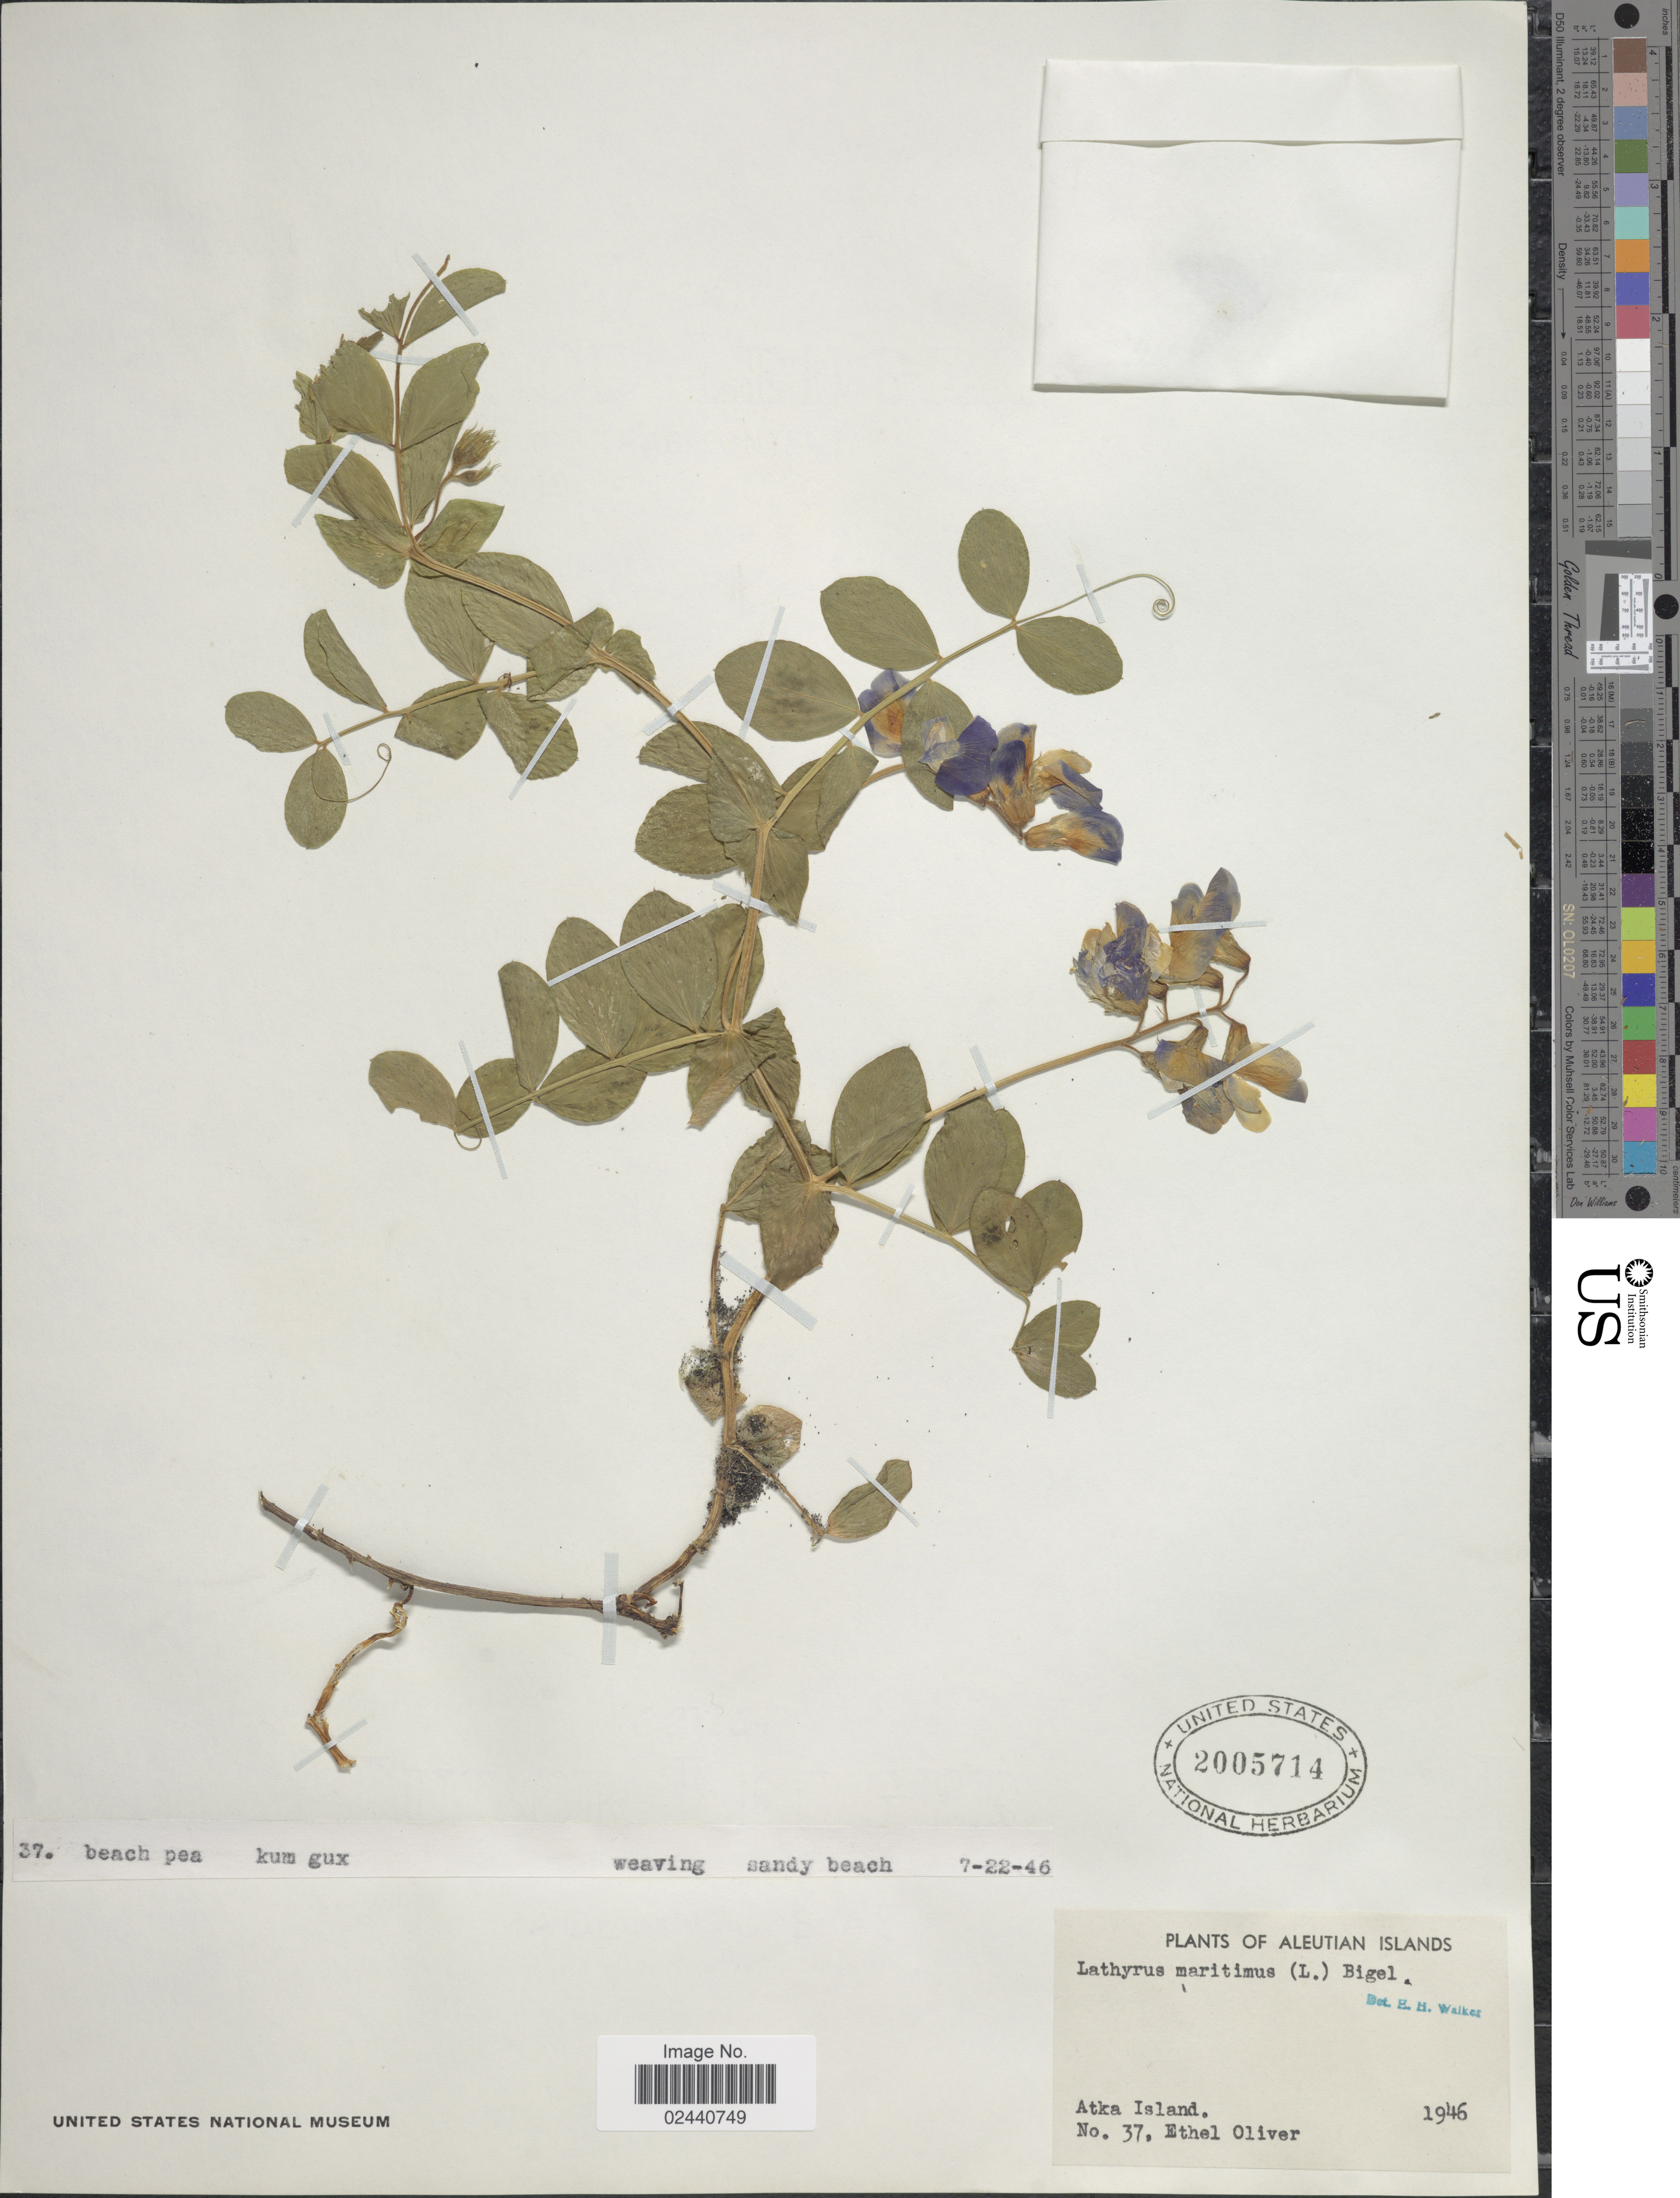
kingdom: Plantae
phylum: Tracheophyta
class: Magnoliopsida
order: Fabales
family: Fabaceae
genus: Lathyrus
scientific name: Lathyrus japonicus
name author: Willd.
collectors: E. Oliver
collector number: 37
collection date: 1946-07-22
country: United States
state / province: Alaska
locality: Aleutian Islands, Atka Island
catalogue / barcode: US 2005714